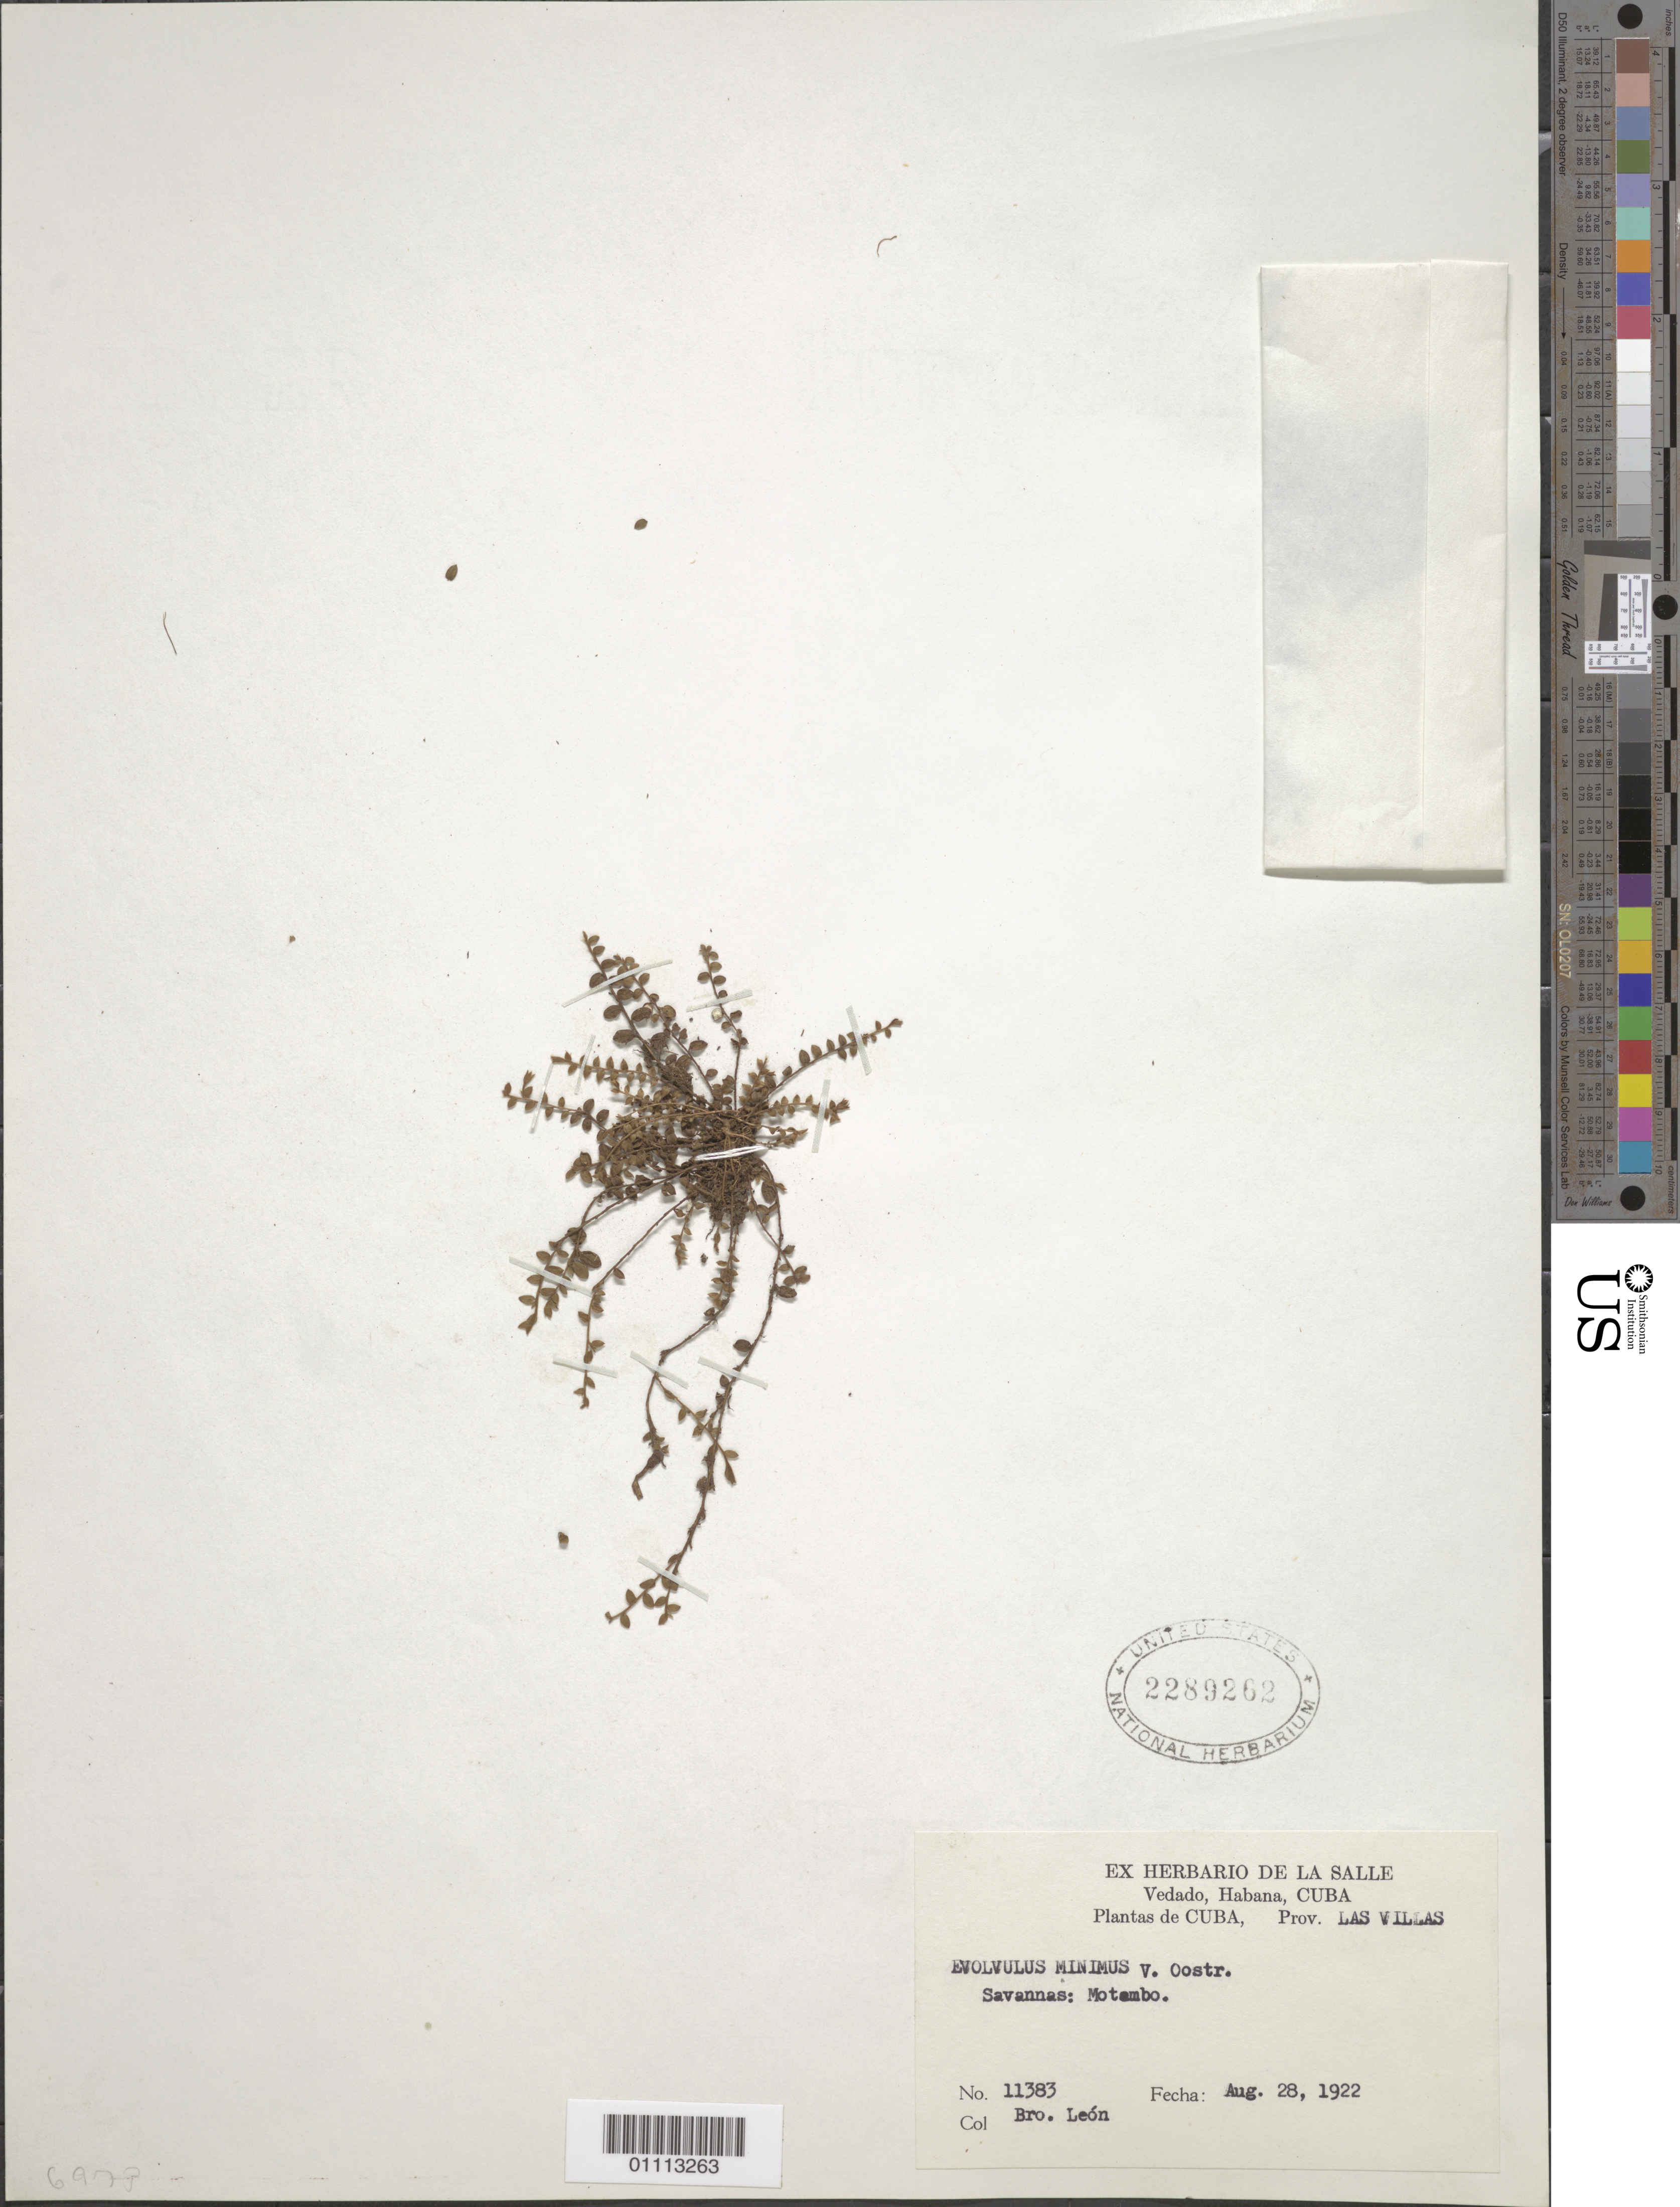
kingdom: Plantae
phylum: Tracheophyta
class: Magnoliopsida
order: Solanales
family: Convolvulaceae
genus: Evolvulus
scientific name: Evolvulus minimus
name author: Ooststr.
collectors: Bro. León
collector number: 11383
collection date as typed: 28 Aug 1922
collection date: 1922-08-28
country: Cuba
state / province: Villa Clara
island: Cuba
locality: Savannas: Motembo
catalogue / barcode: US 2289262